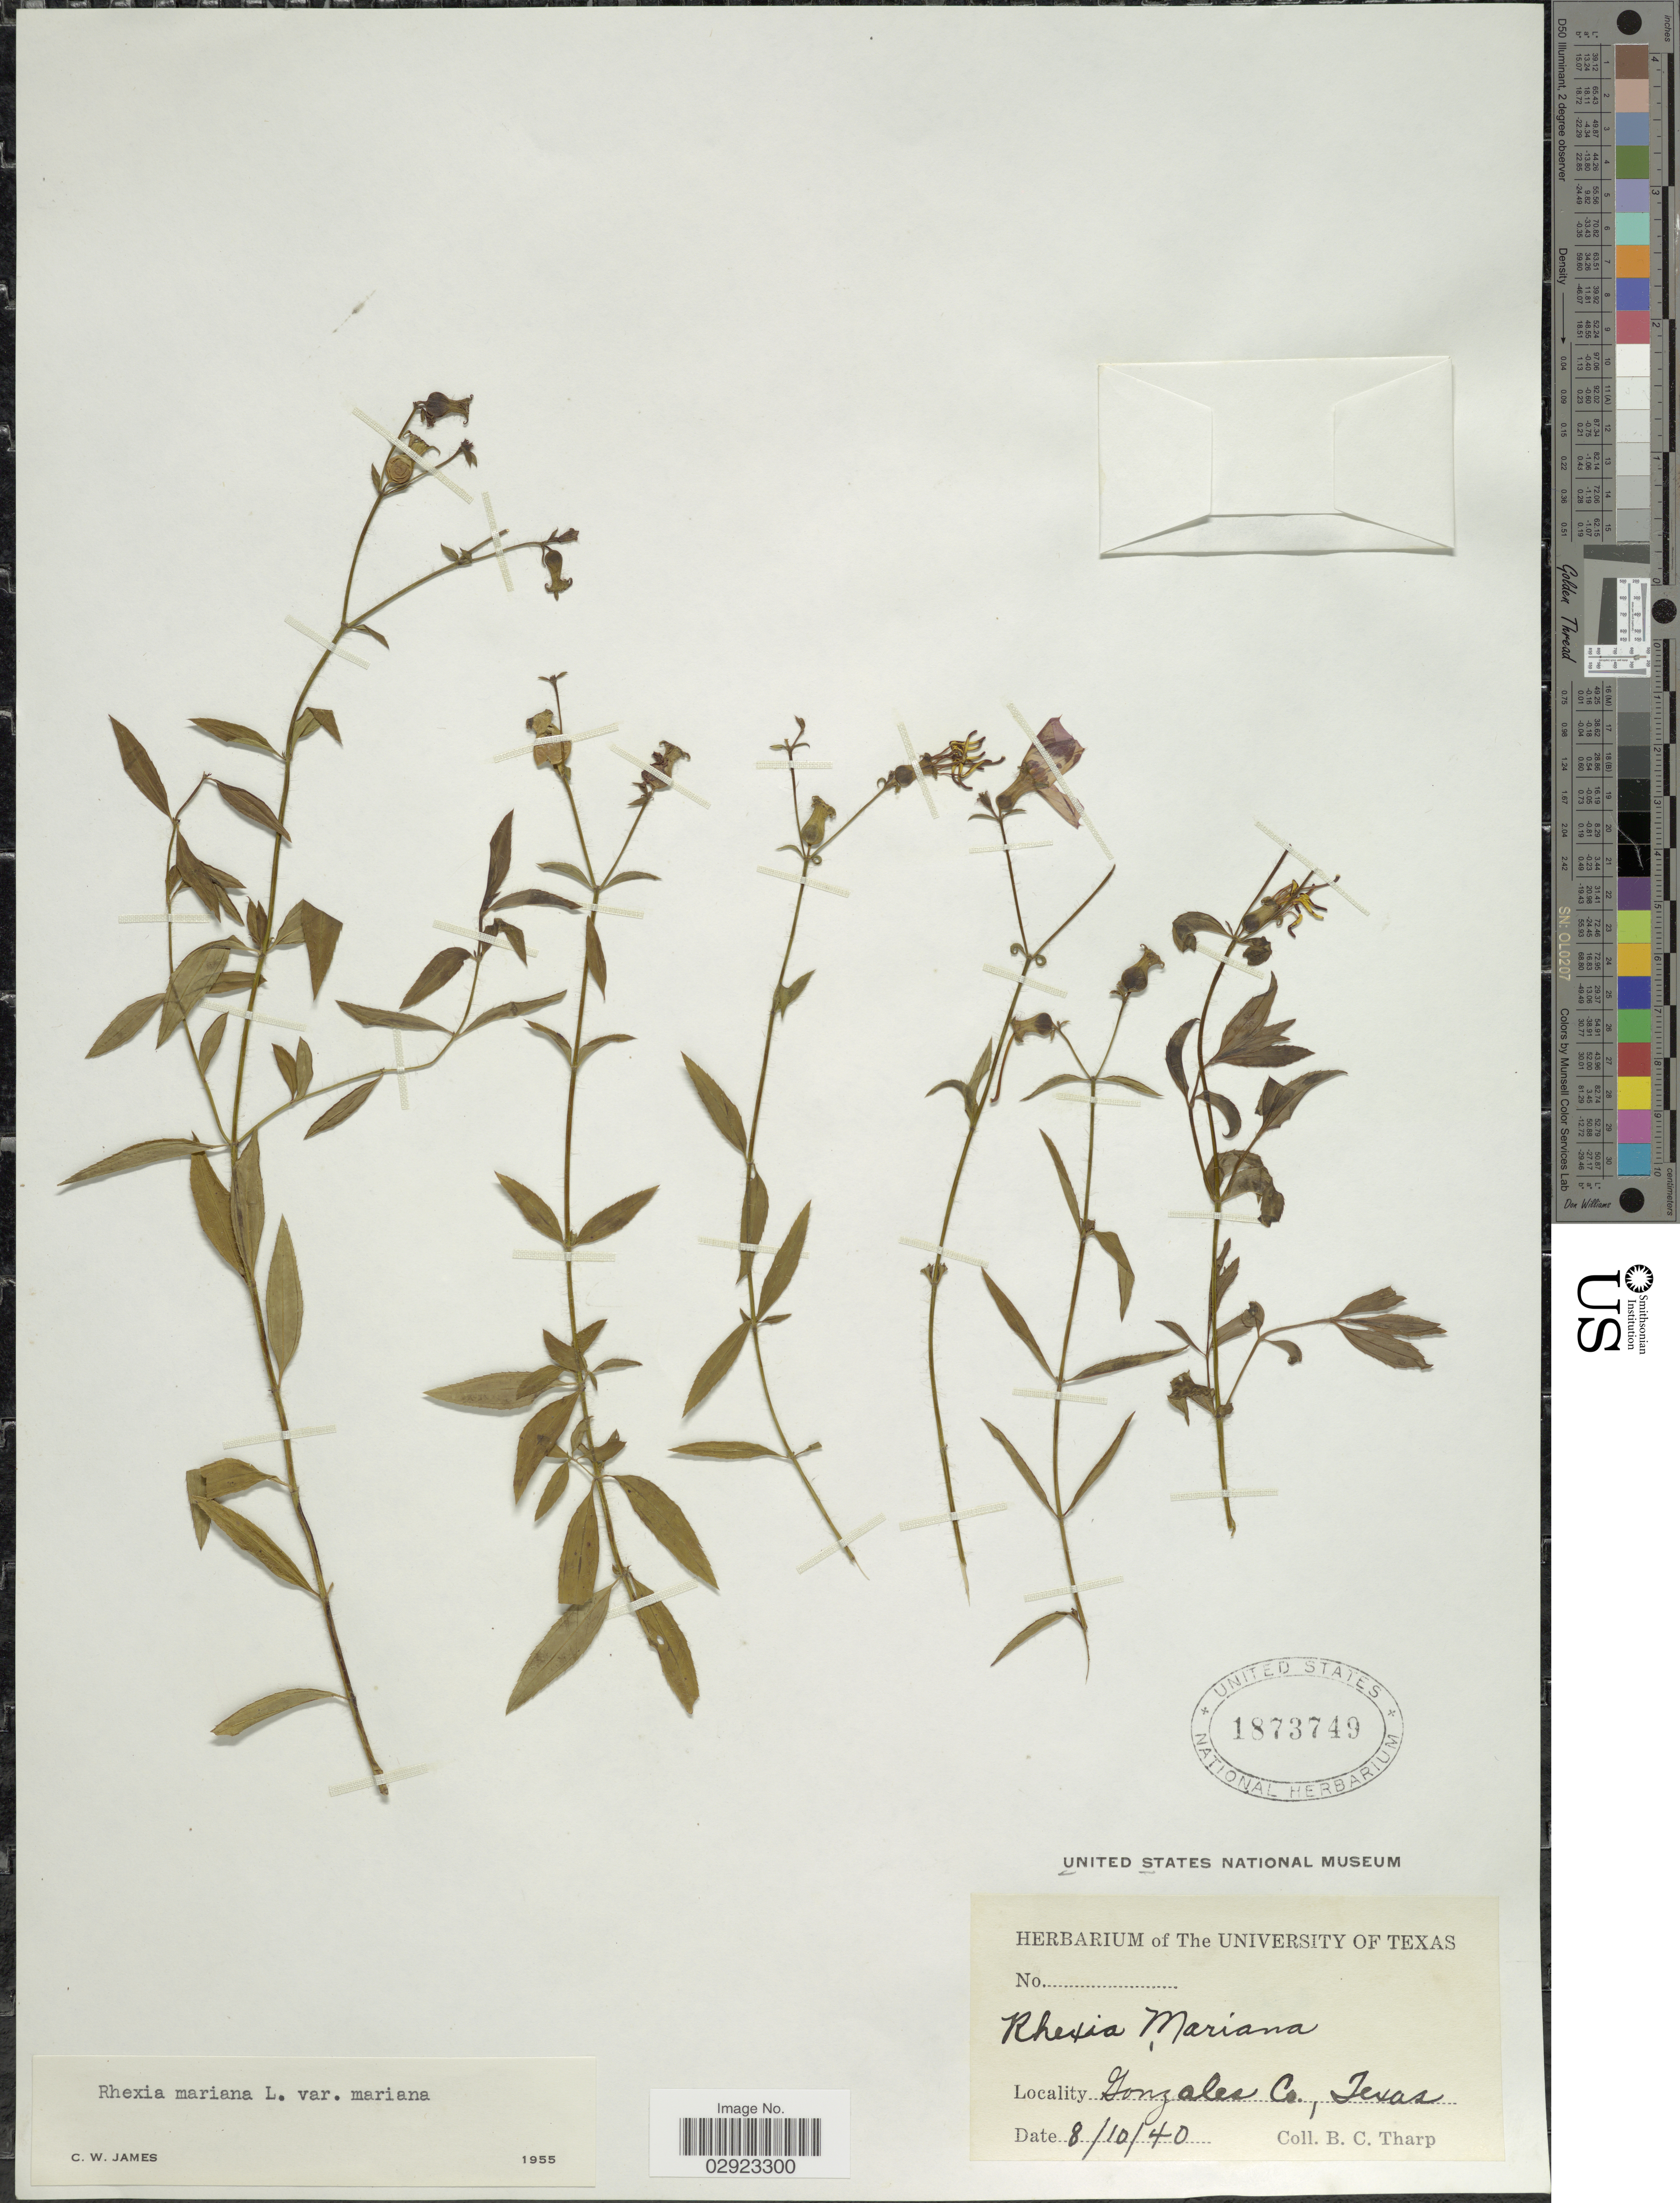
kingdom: Plantae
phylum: Tracheophyta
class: Magnoliopsida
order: Myrtales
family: Melastomataceae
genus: Rhexia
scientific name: Rhexia mariana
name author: L.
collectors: B. C. Tharp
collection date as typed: Transcribed d/m/y: 10/8/40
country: United States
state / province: Texas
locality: Gonzales Co.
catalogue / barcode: US 1873749